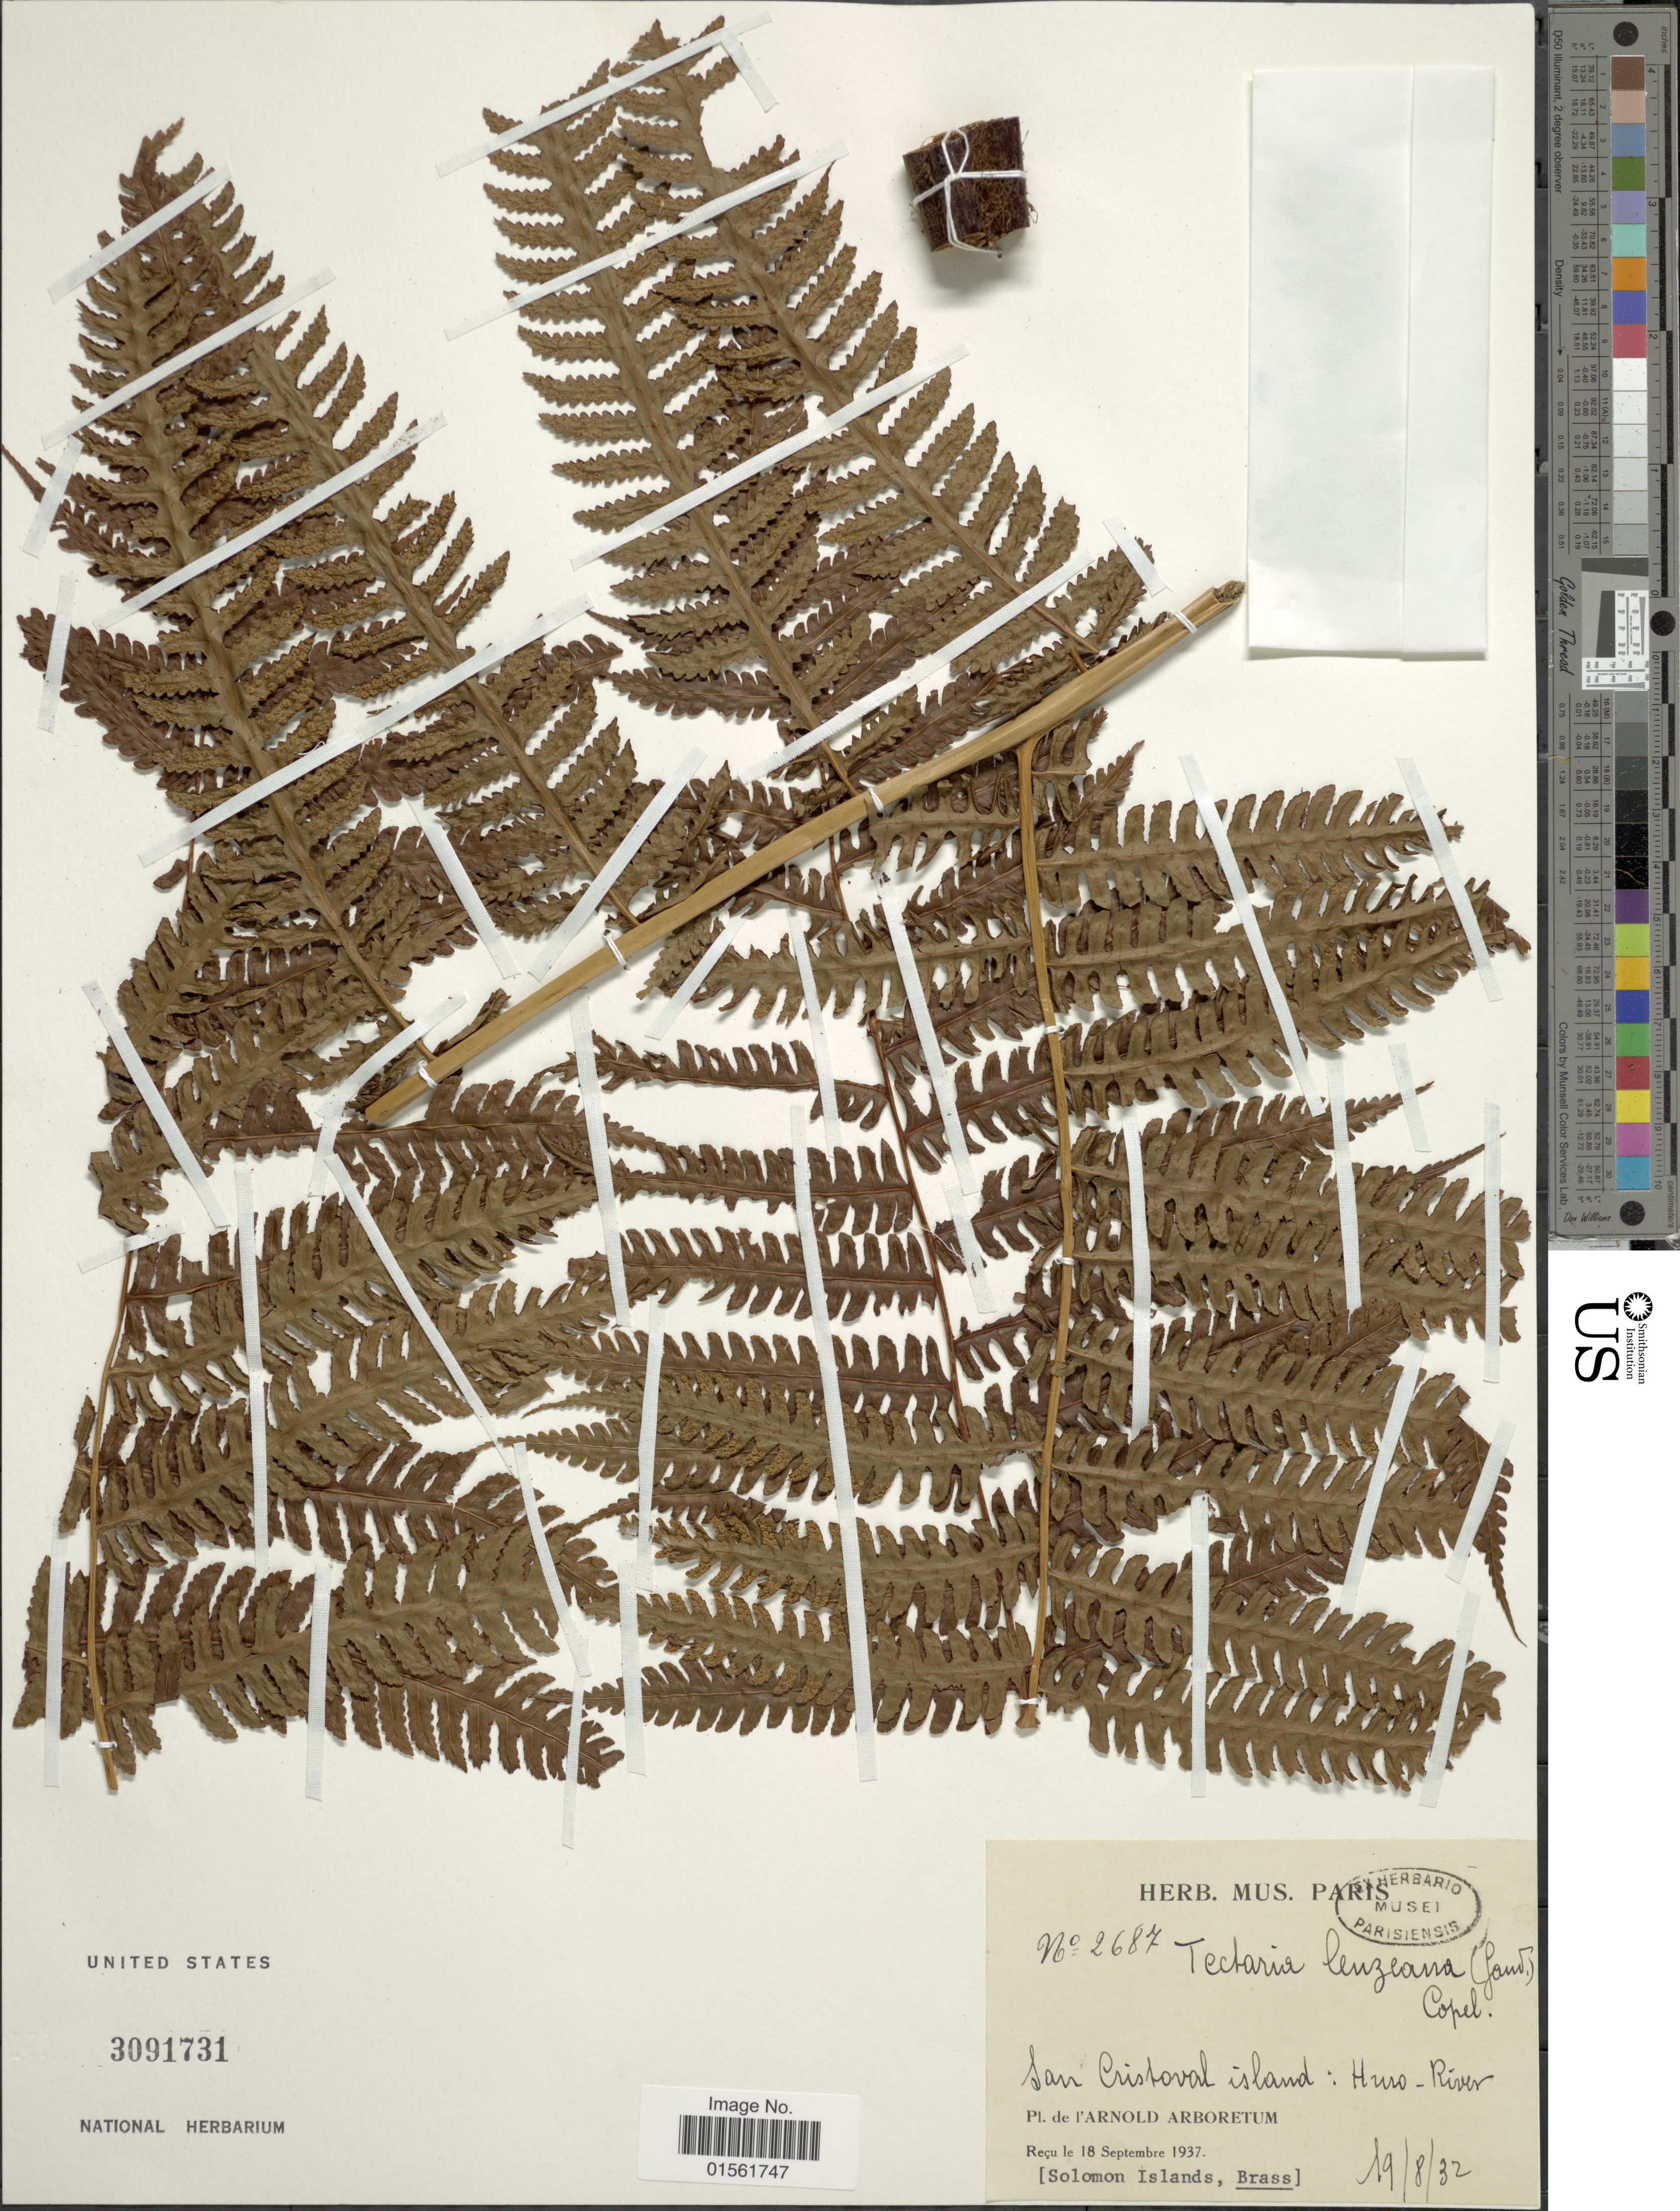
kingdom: Plantae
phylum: Tracheophyta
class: Polypodiopsida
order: Polypodiales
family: Dryopteridaceae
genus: Pleocnemia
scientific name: Pleocnemia cumingiana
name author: C. Presl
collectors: Brass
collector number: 2687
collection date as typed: Transcribed d/m/y: 19/8/32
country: Solomon Islands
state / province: Solomon Islands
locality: San Cristoval island: Huro - River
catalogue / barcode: US 3091731